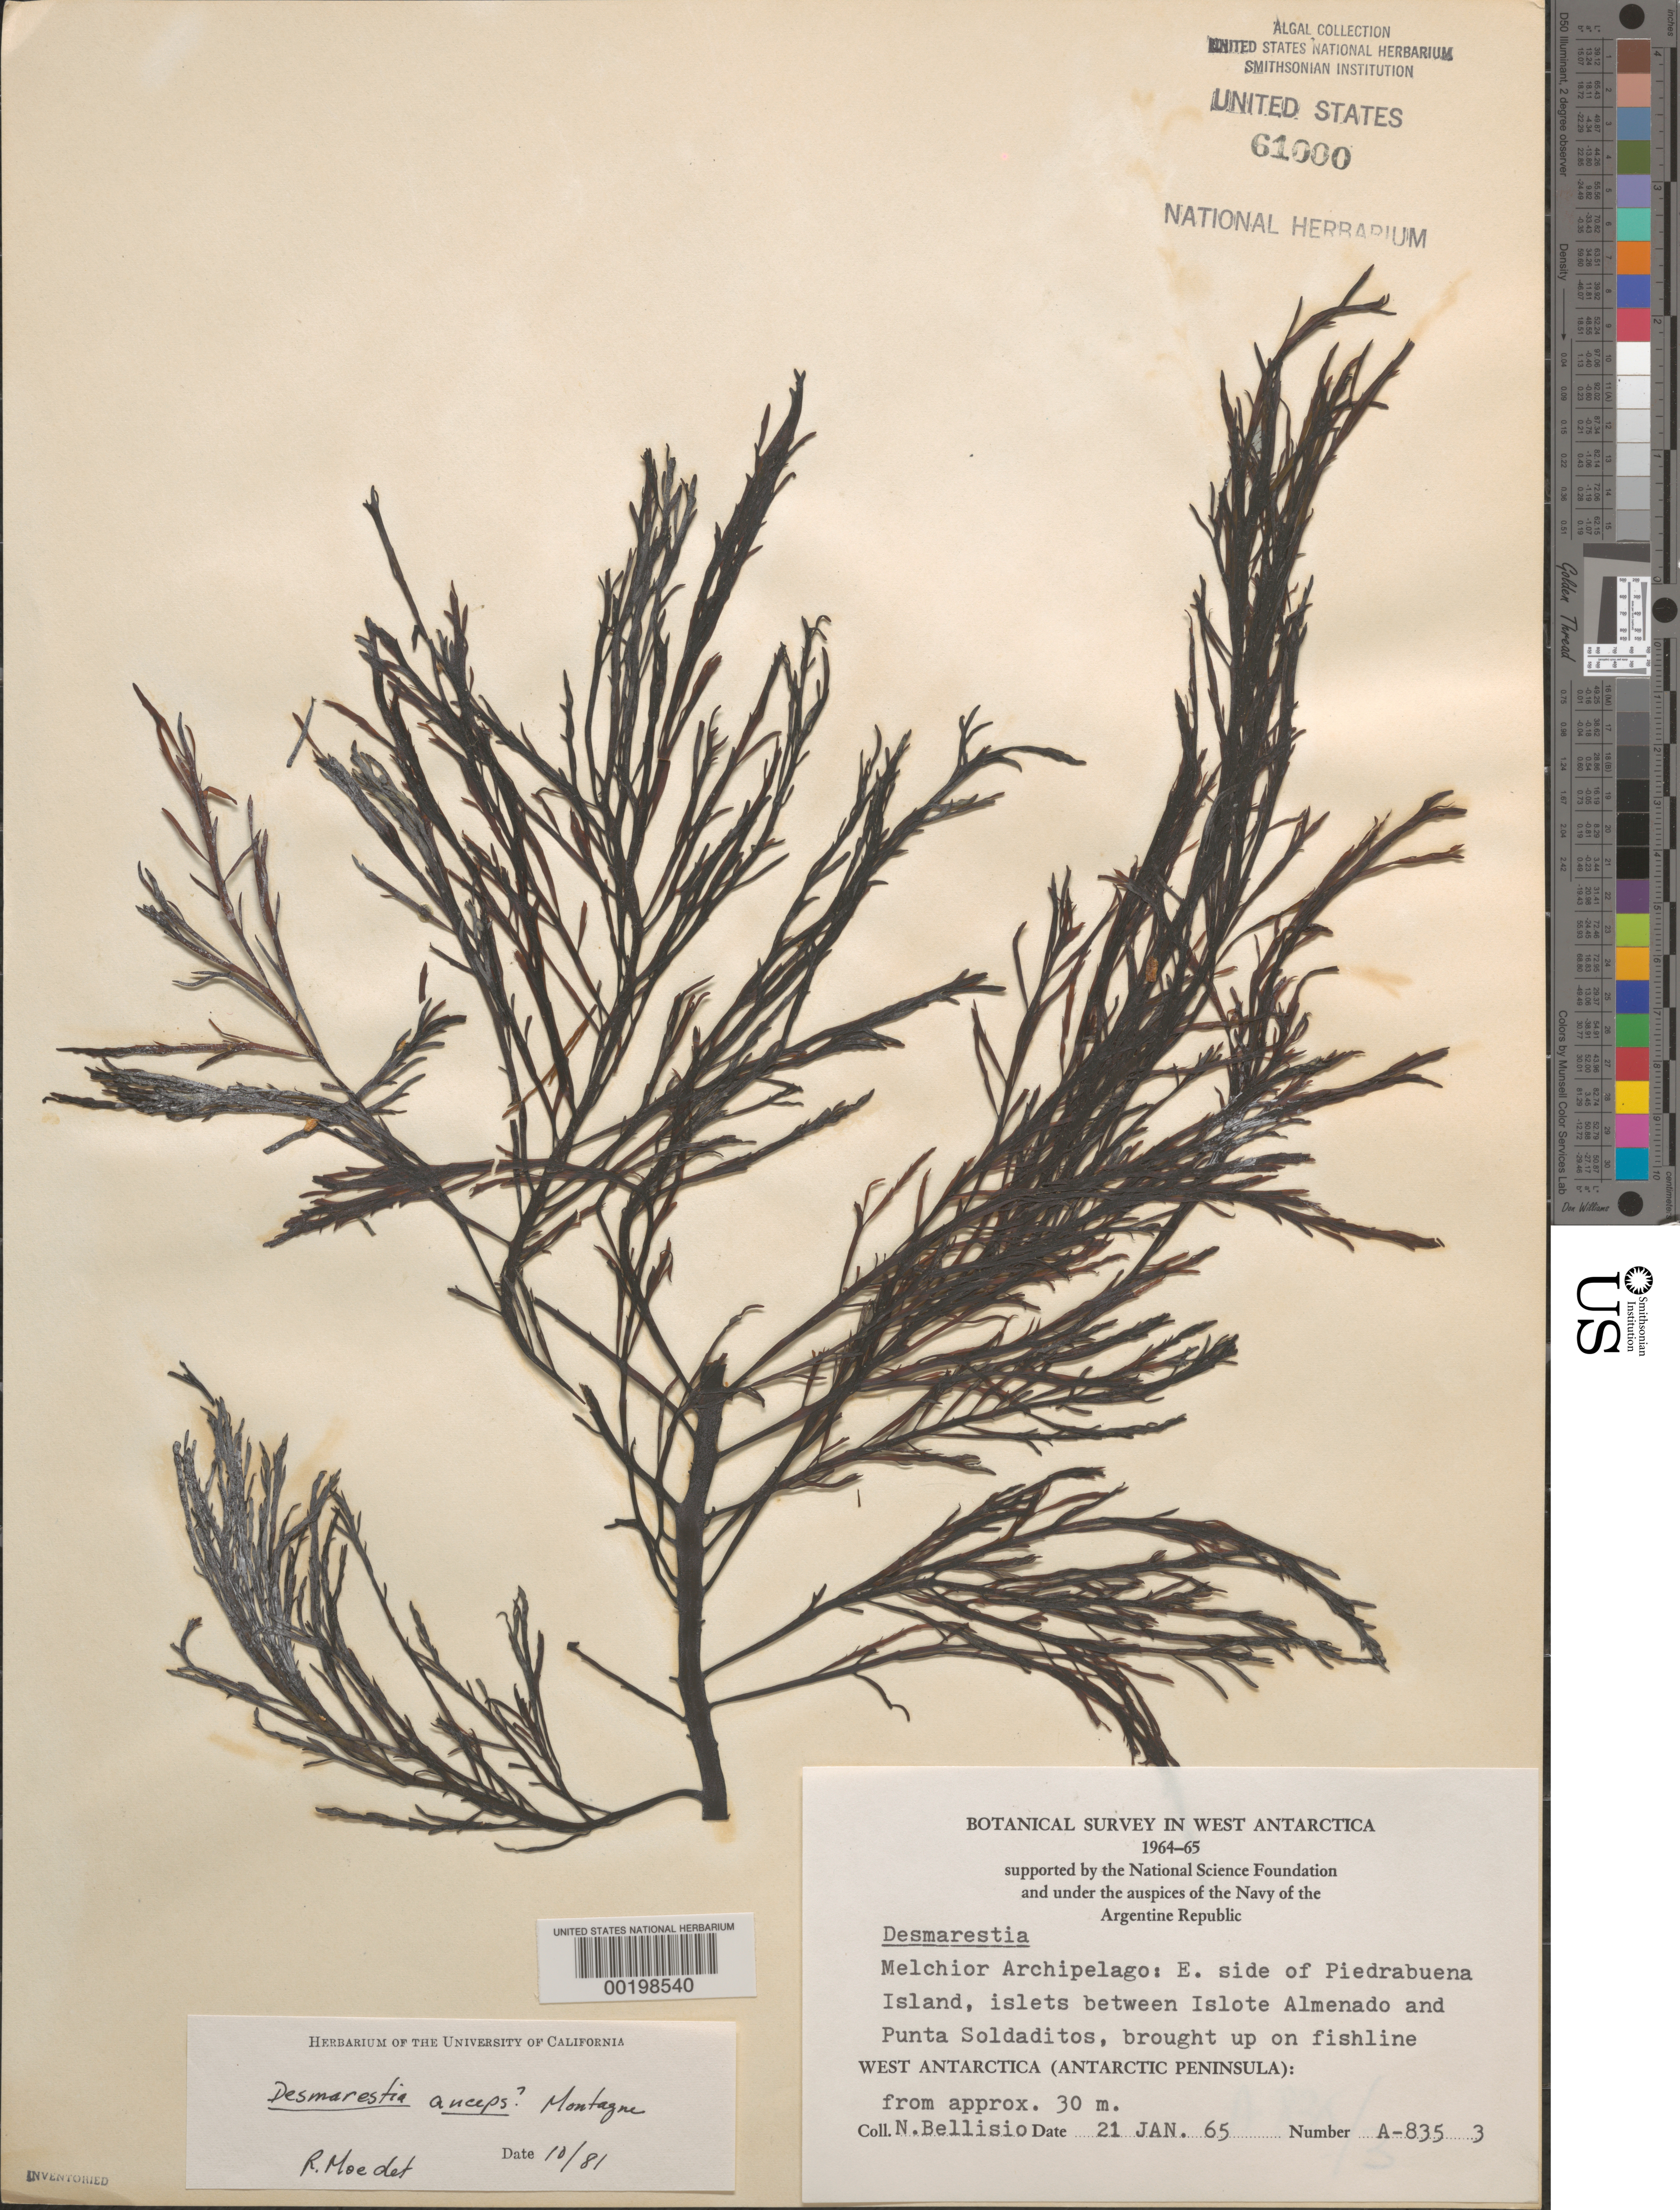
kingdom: Chromista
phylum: Ochrophyta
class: Phaeophyceae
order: Desmarestiales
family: Desmarestiaceae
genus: Desmarestia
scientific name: Desmarestia anceps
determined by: Moe, R. L.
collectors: N. Bellisio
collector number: A-835-3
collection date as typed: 21 Jan 1965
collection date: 1965-01-21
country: Antarctica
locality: Eta Island, islets between Islote Almenado & Punta Soladitos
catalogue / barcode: US 61000